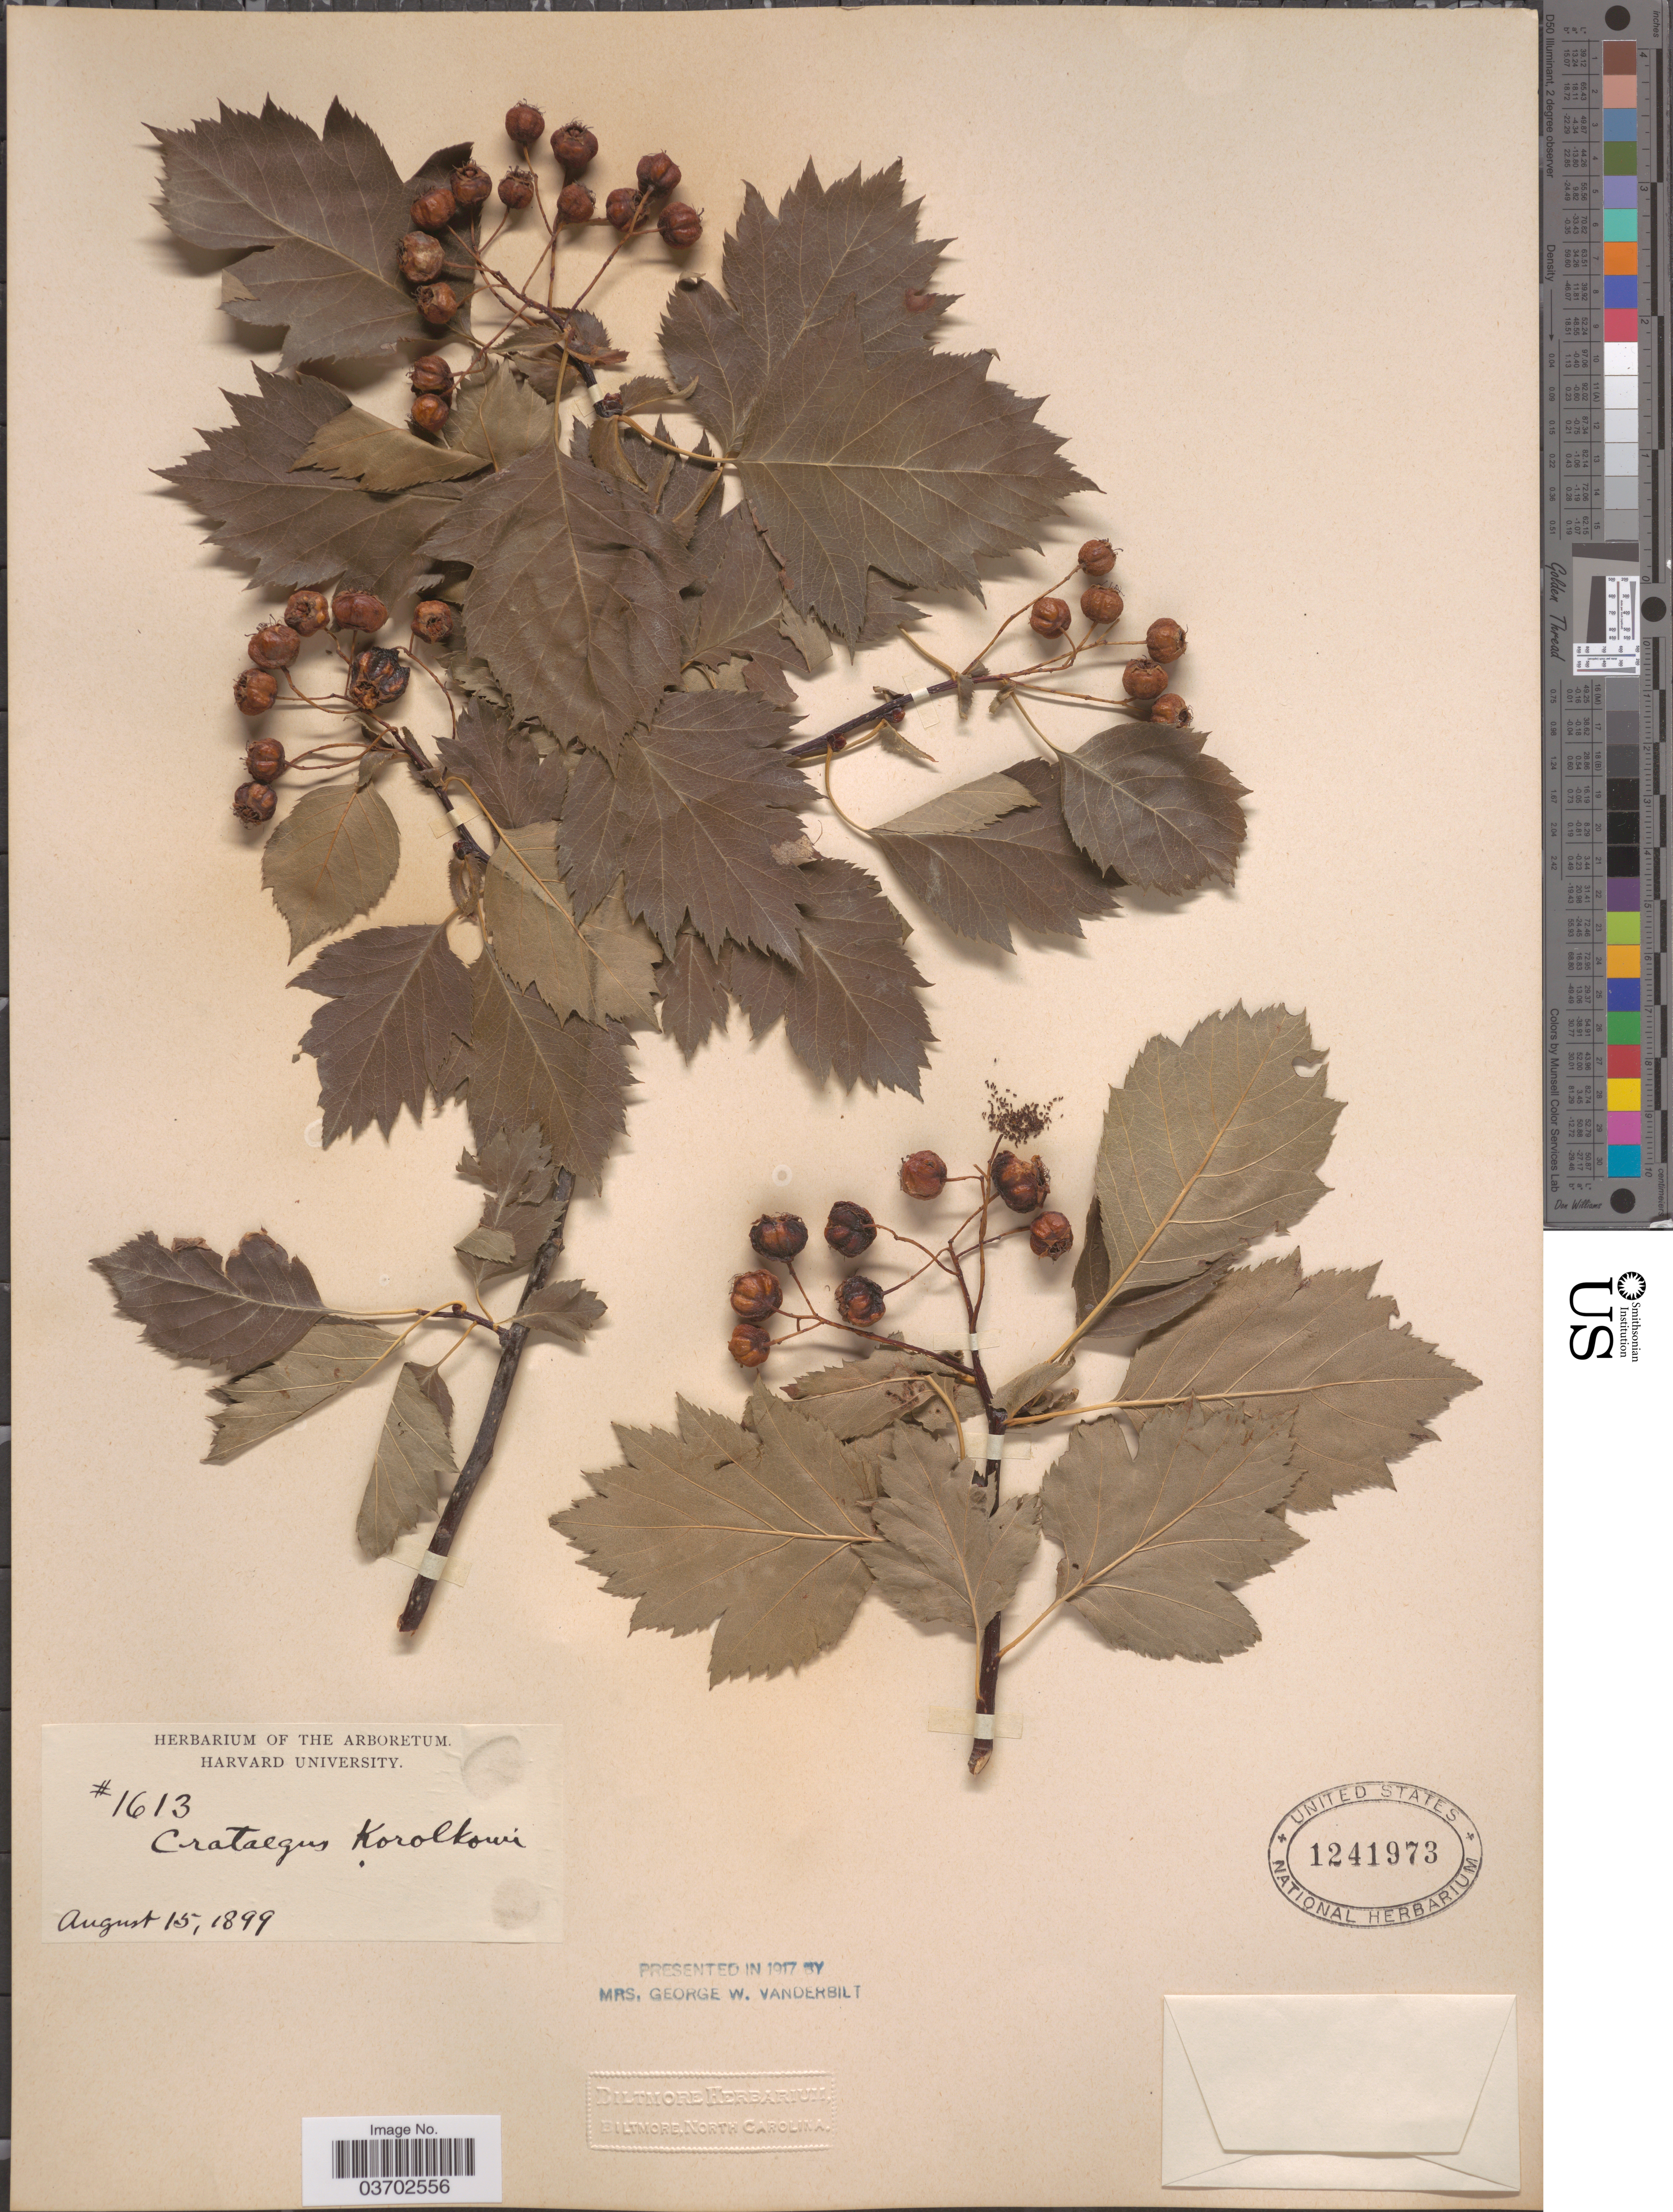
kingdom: Plantae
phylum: Tracheophyta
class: Magnoliopsida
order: Rosales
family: Rosaceae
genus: Crataegus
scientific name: Crataegus korolkowii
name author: L.Henry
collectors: Ex herb. of the Arboretum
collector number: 1613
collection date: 1899-08-15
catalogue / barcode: US 1241973